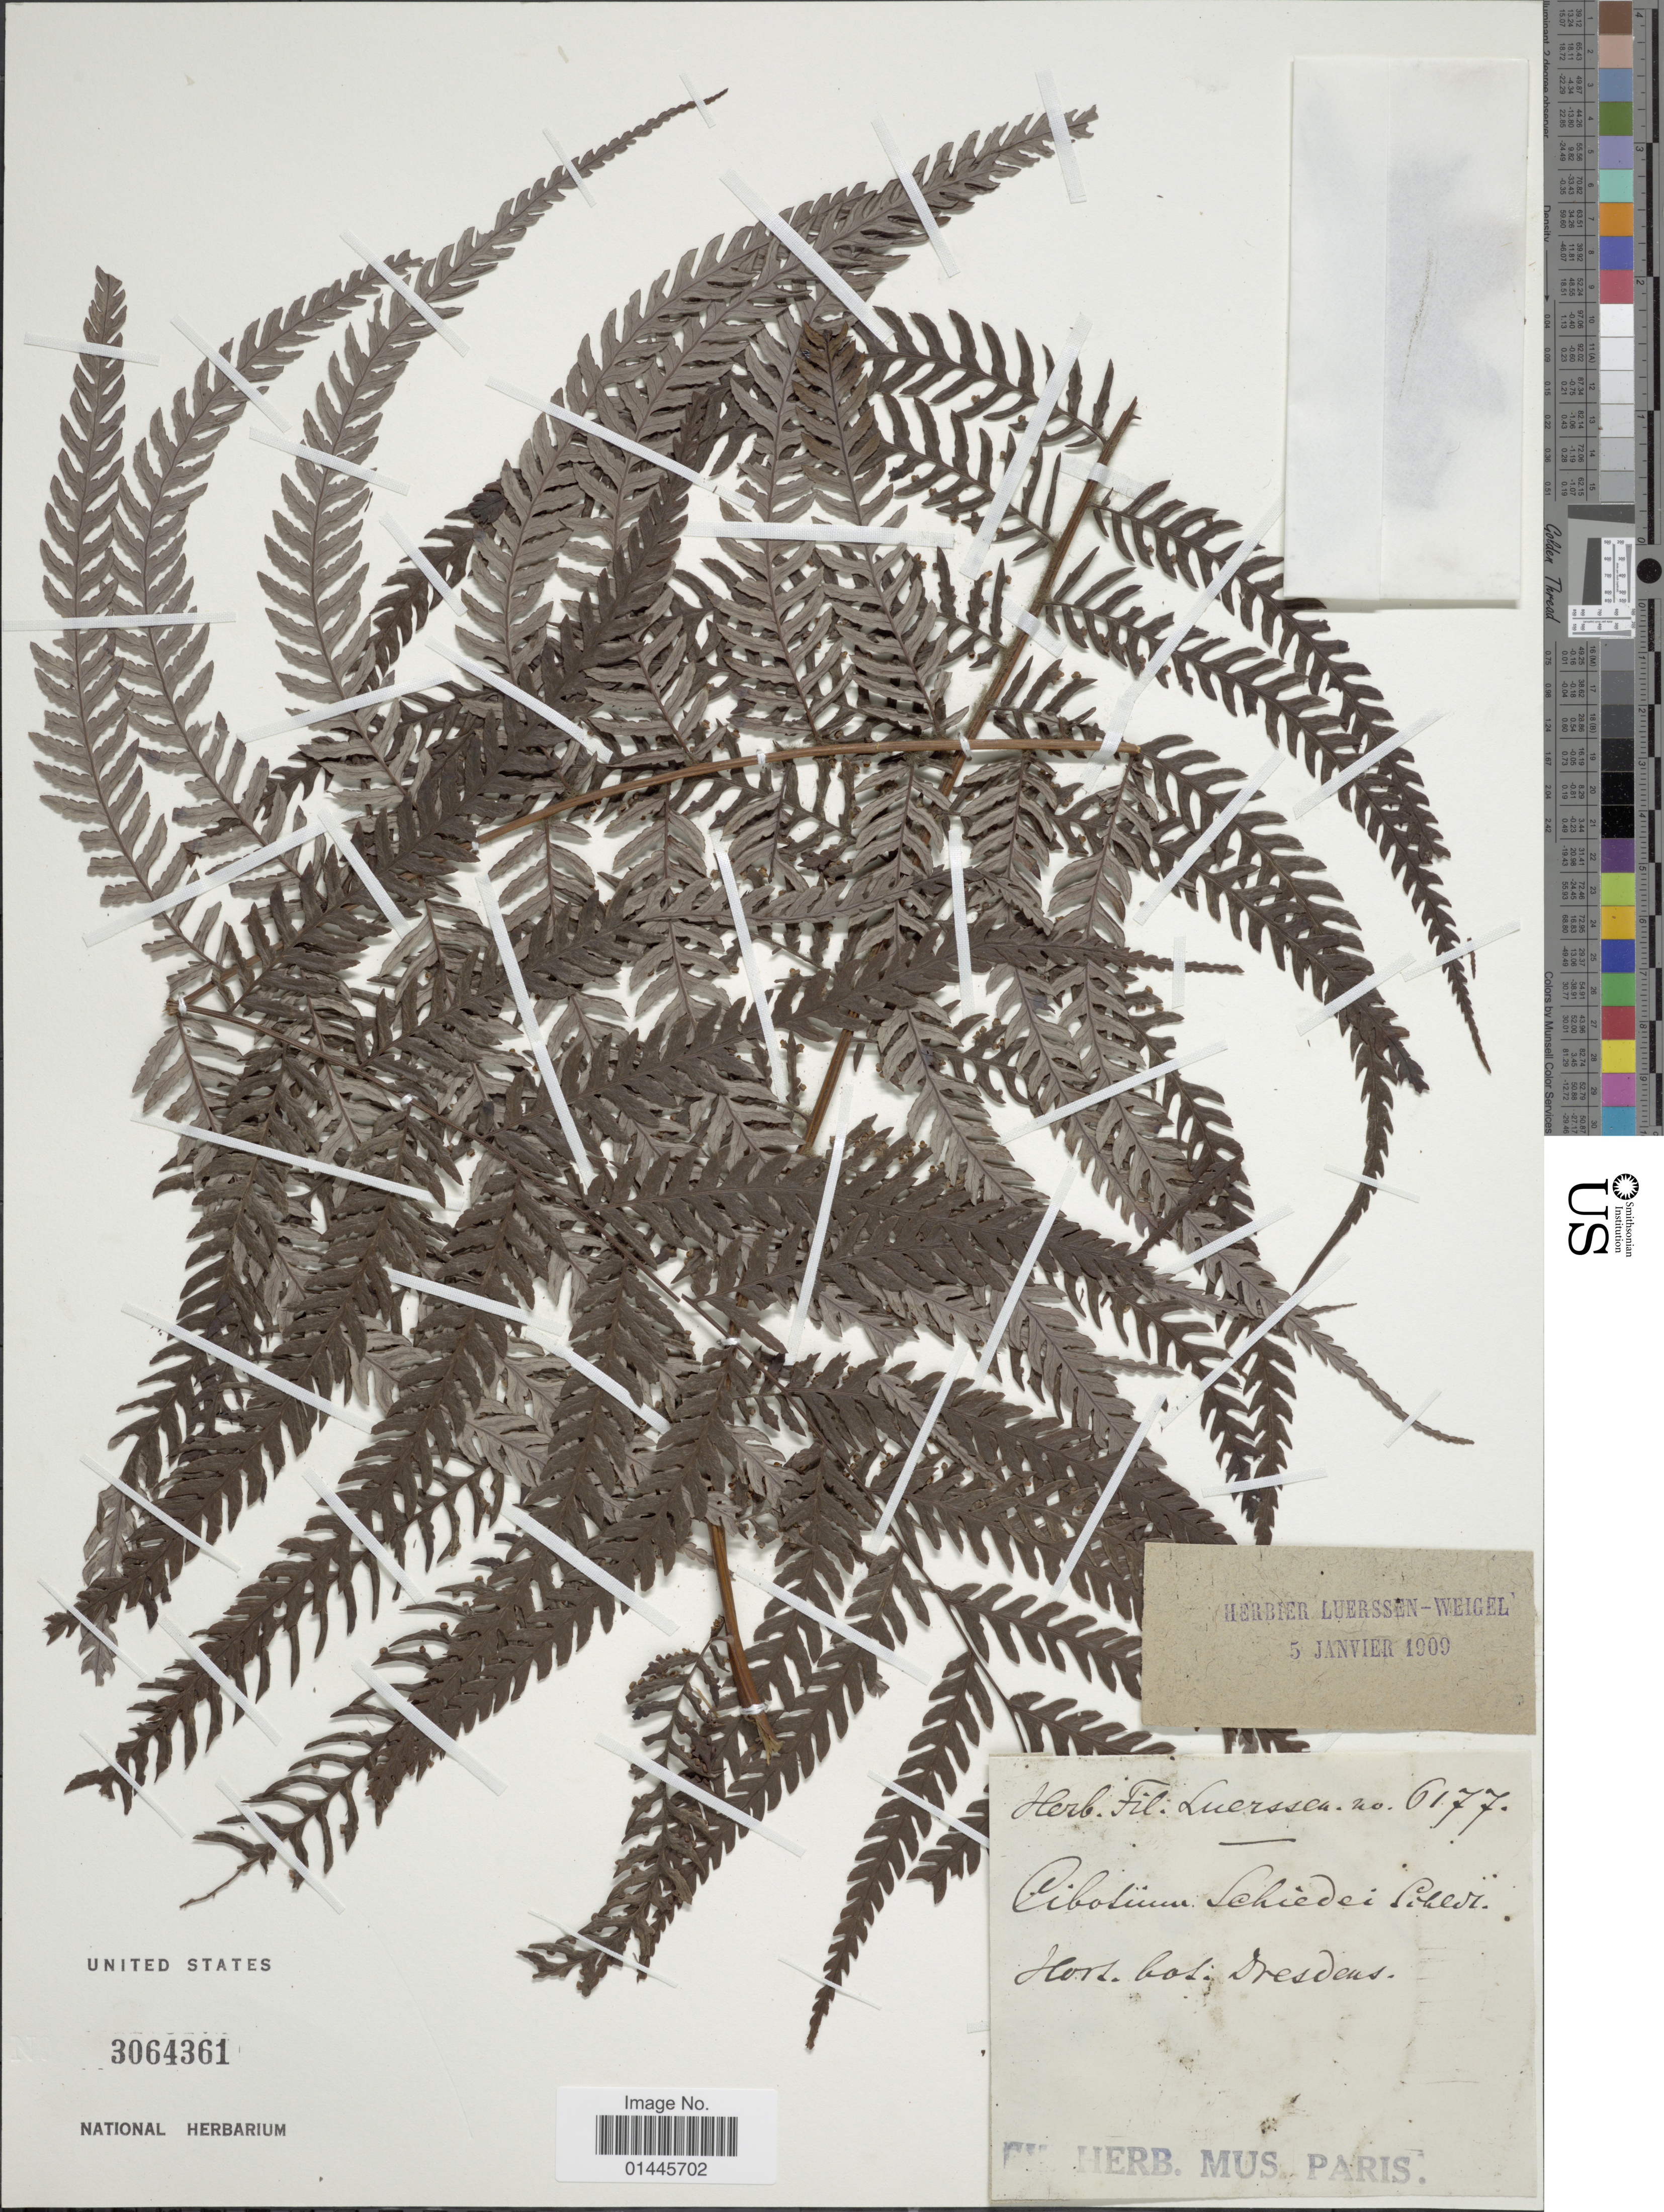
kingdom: Plantae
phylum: Tracheophyta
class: Polypodiopsida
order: Cyatheales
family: Cibotiaceae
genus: Cibotium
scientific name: Cibotium schiedei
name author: Schltdl. & Cham.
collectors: ex herb. Filic Luerssen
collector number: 6177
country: Germany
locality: Hort. bot. Dresden.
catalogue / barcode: US 3064361